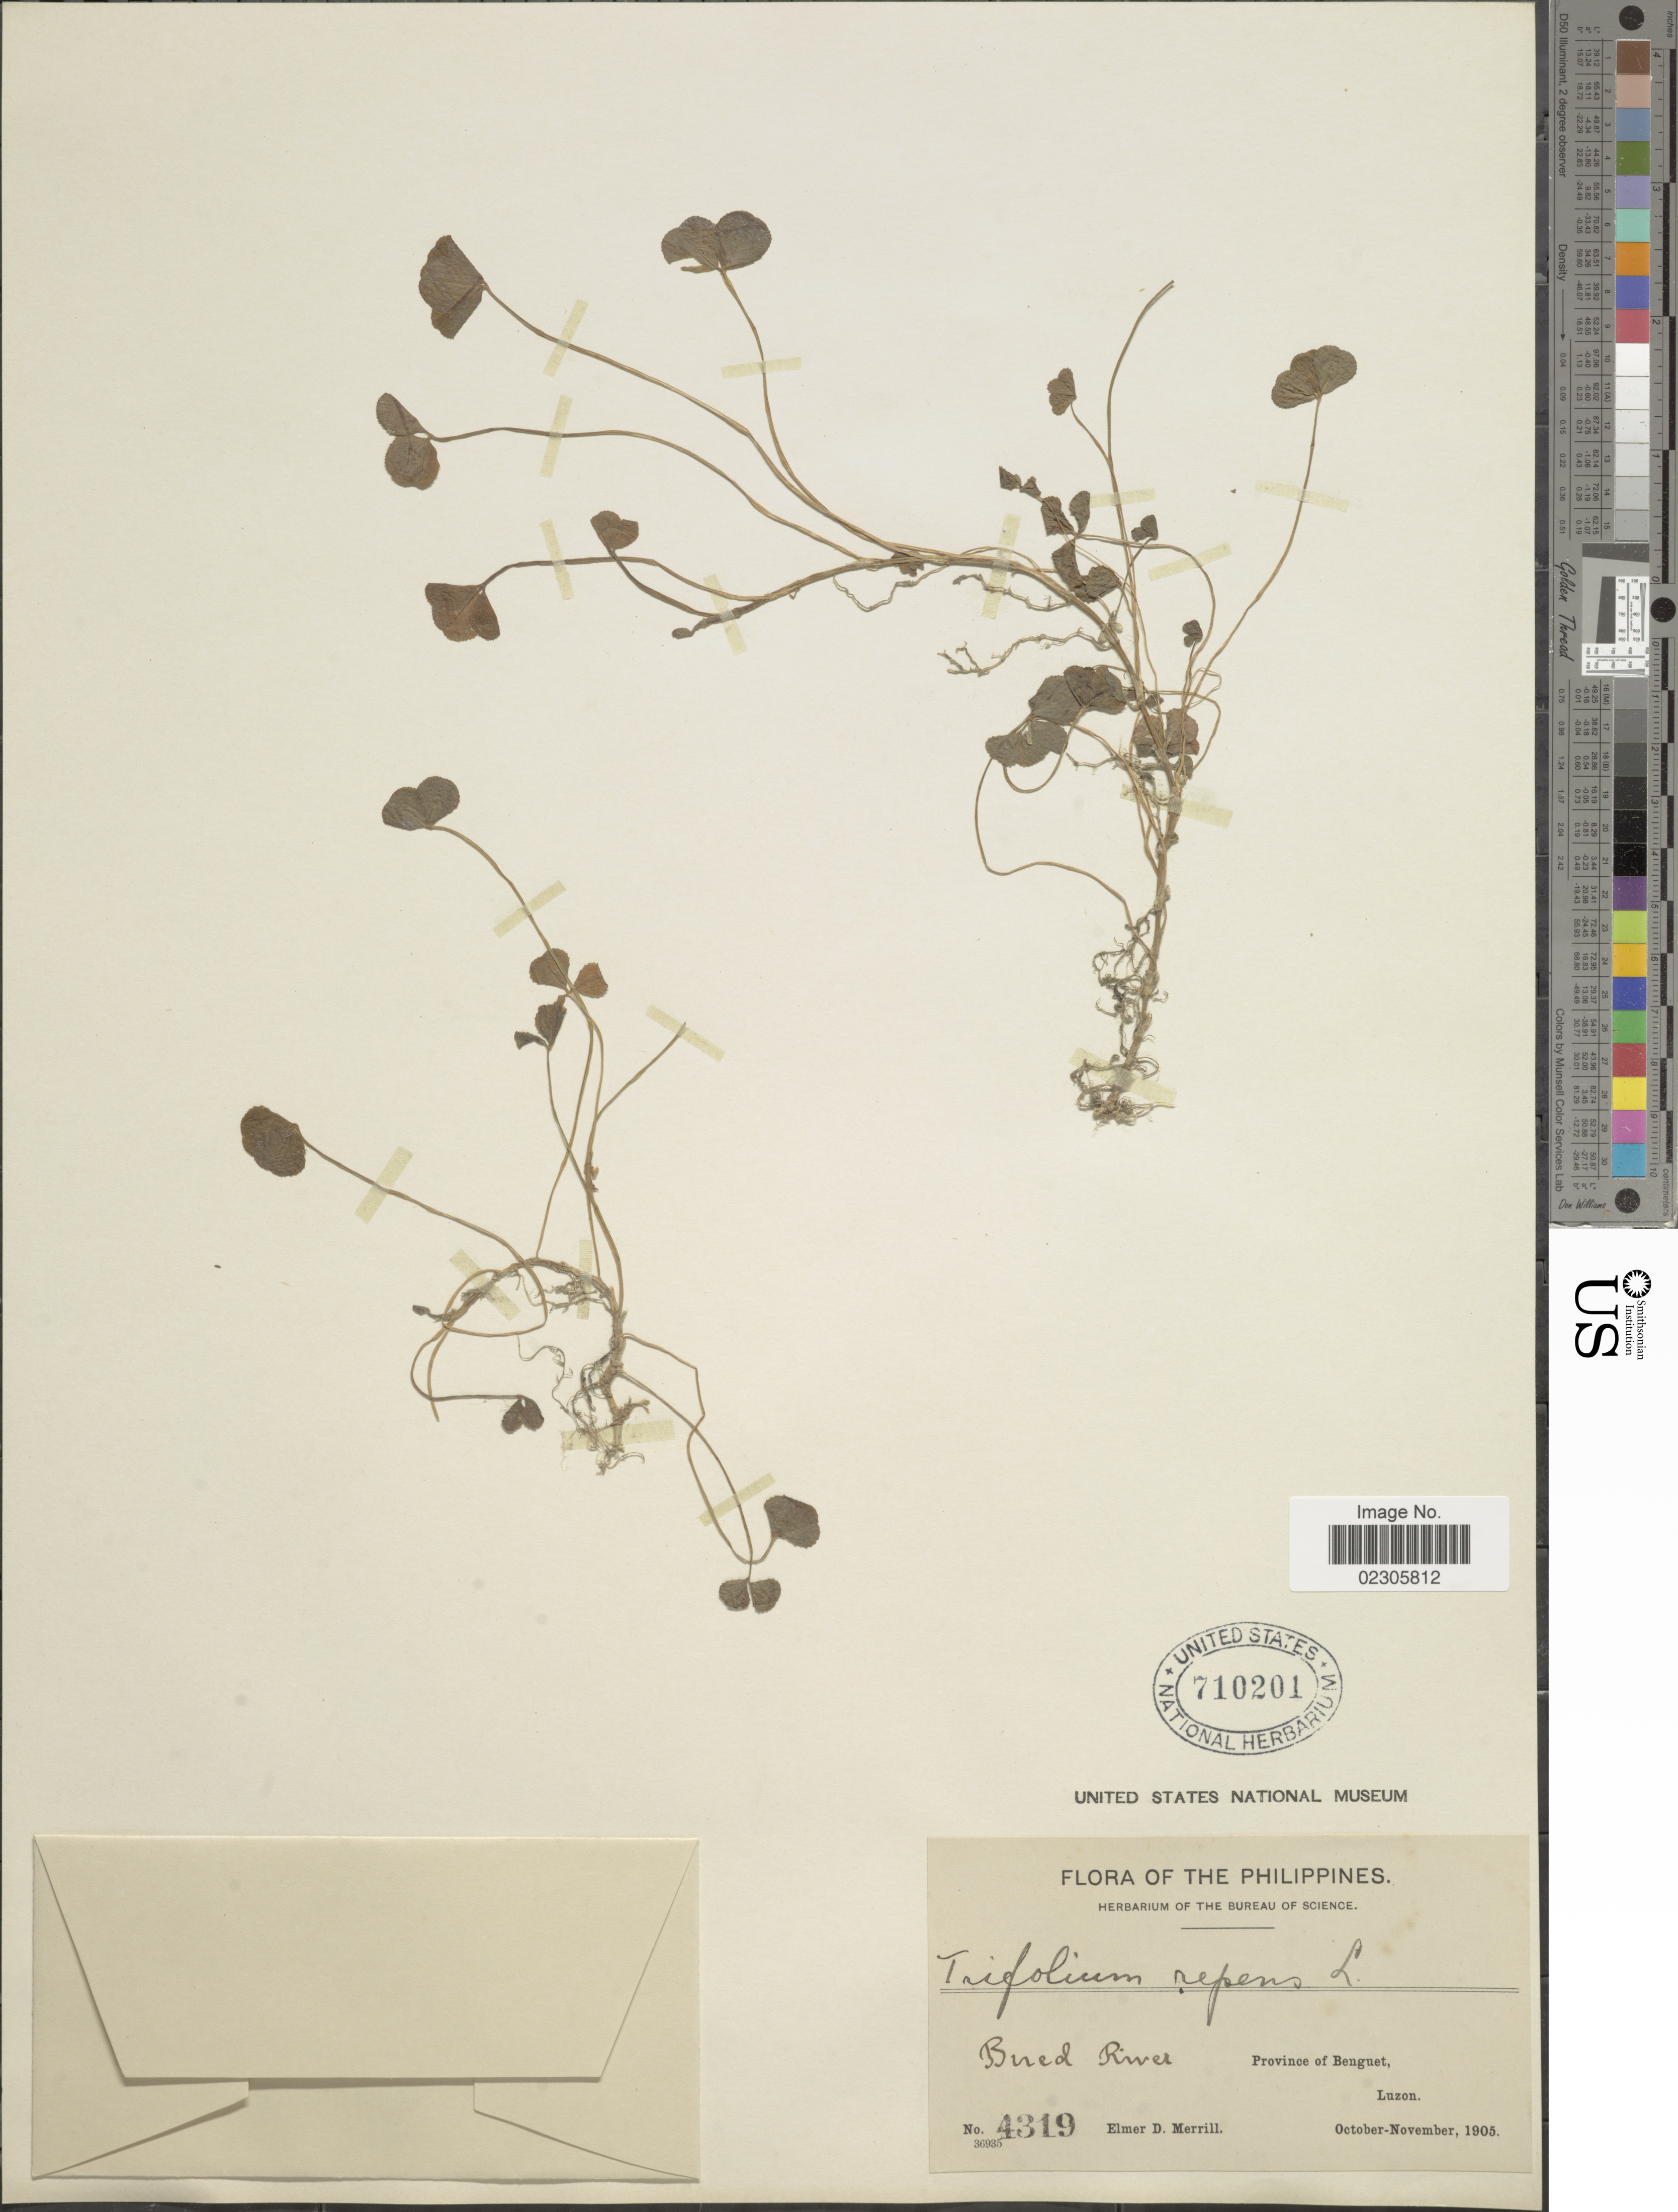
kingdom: Plantae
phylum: Tracheophyta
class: Magnoliopsida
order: Fabales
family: Fabaceae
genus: Trifolium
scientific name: Trifolium repens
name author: L.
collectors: E. D. Merrill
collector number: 4319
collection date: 1905-10/1905-11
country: Philippines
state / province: Cordillera (Administrative Region)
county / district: Benguet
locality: Bued River, Luzon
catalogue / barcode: US 710201